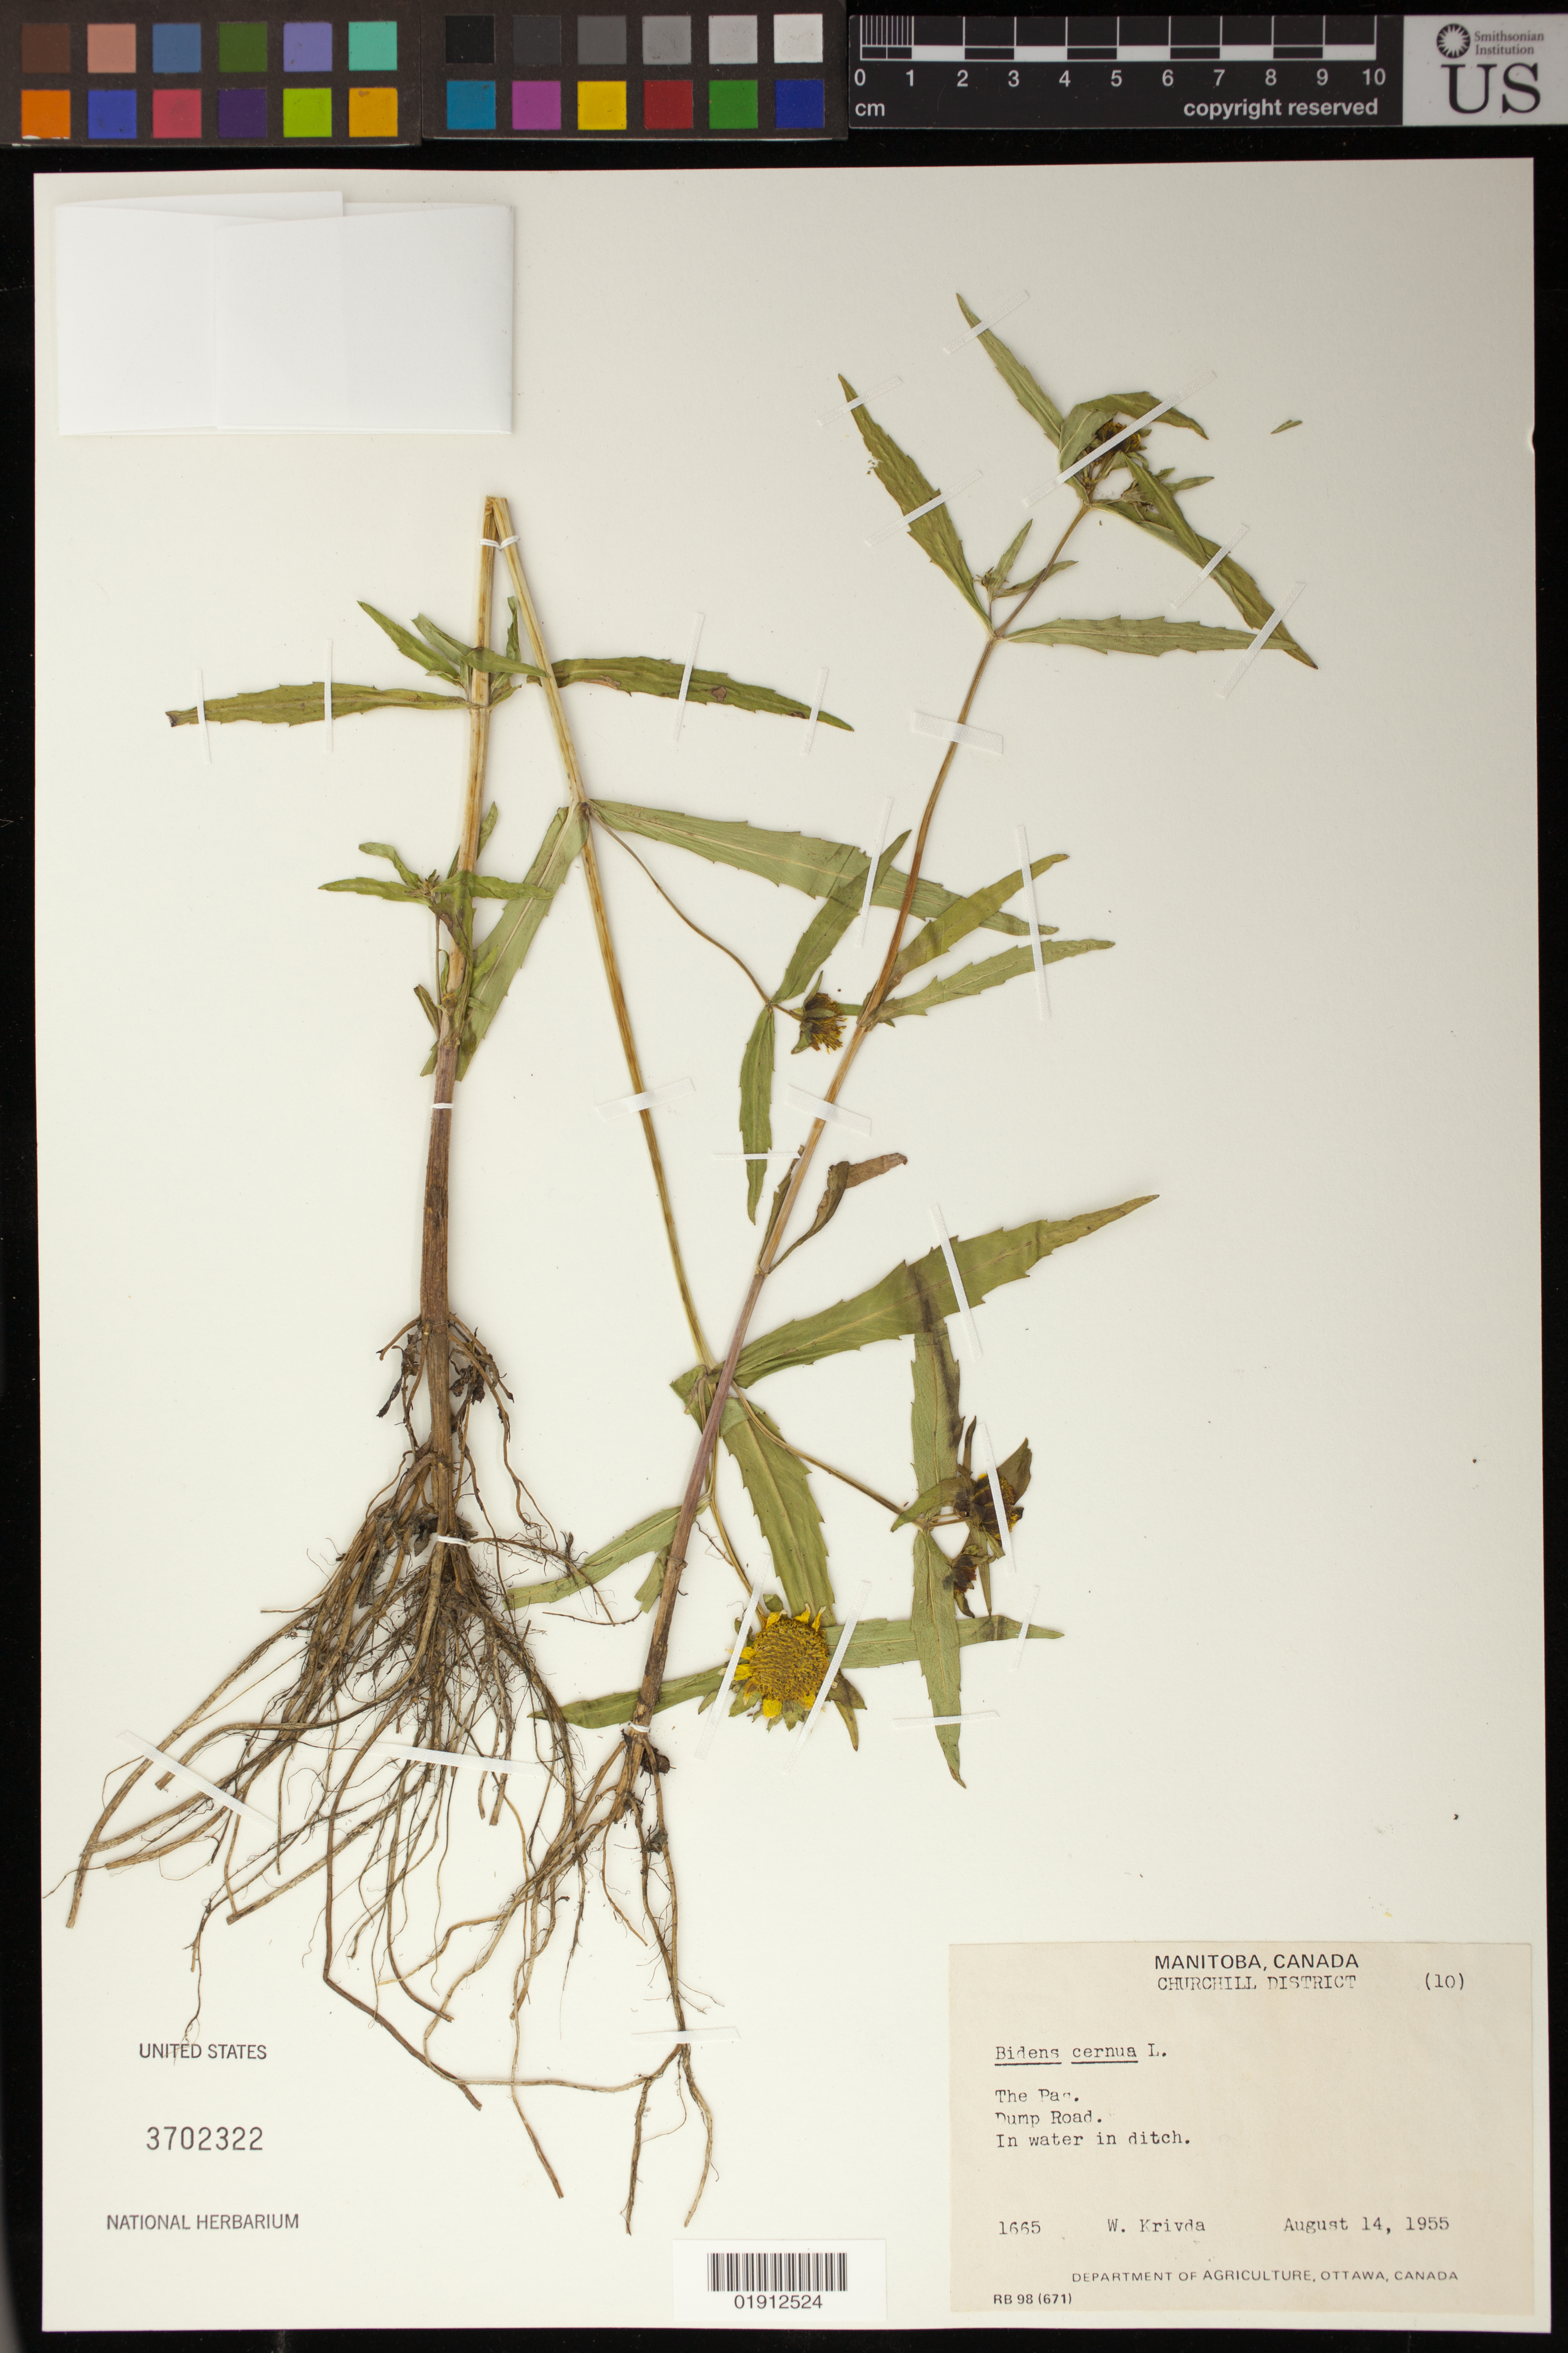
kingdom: Plantae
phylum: Tracheophyta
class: Magnoliopsida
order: Asterales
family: Asteraceae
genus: Bidens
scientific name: Bidens cernua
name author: L.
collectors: W. Krivda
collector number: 1665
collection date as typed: August 14, 1955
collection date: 1955-08-14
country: Canada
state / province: Manitoba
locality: Churchill District, The Pas, Dump Road.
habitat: In water in ditch.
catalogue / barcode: US 3702322